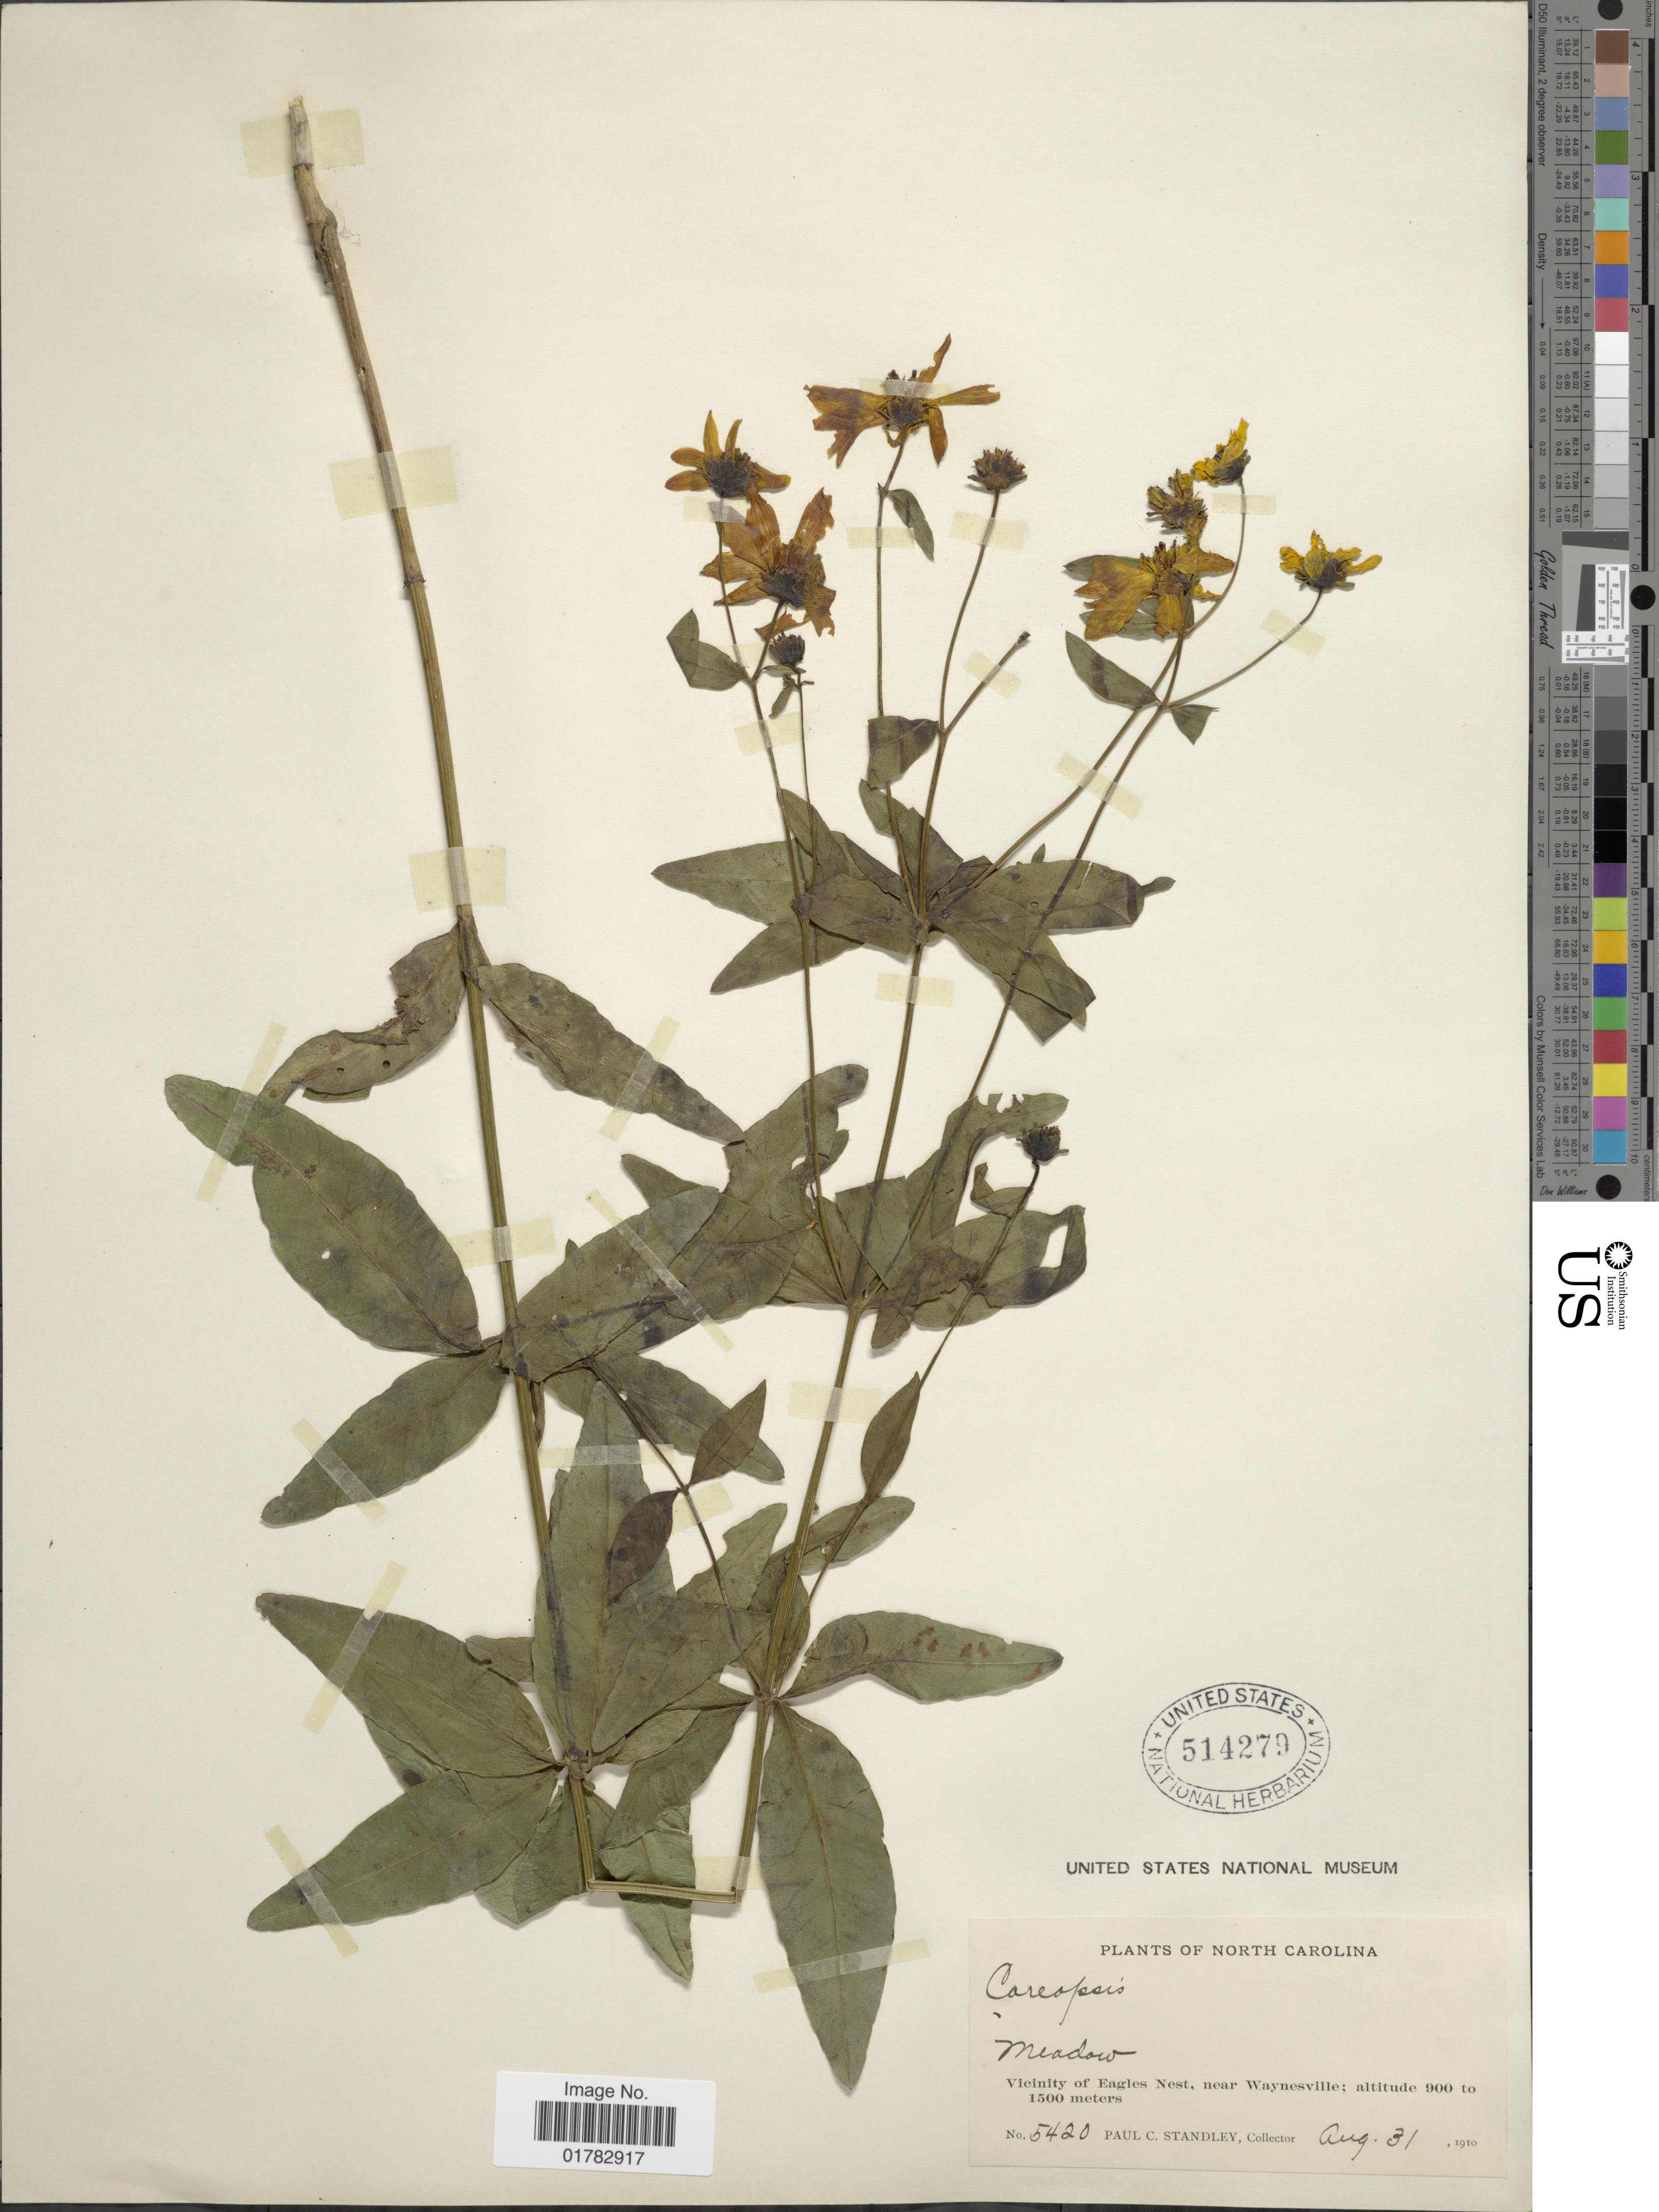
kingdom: Plantae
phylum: Tracheophyta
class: Magnoliopsida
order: Asterales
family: Asteraceae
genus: Coreopsis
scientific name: Coreopsis major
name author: Walter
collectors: P. C. Standley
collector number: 5420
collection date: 1910-08-31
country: United States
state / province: North Carolina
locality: Meadow, vicinity of Eagles Nest, near Waynesville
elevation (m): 900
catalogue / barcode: US 514279